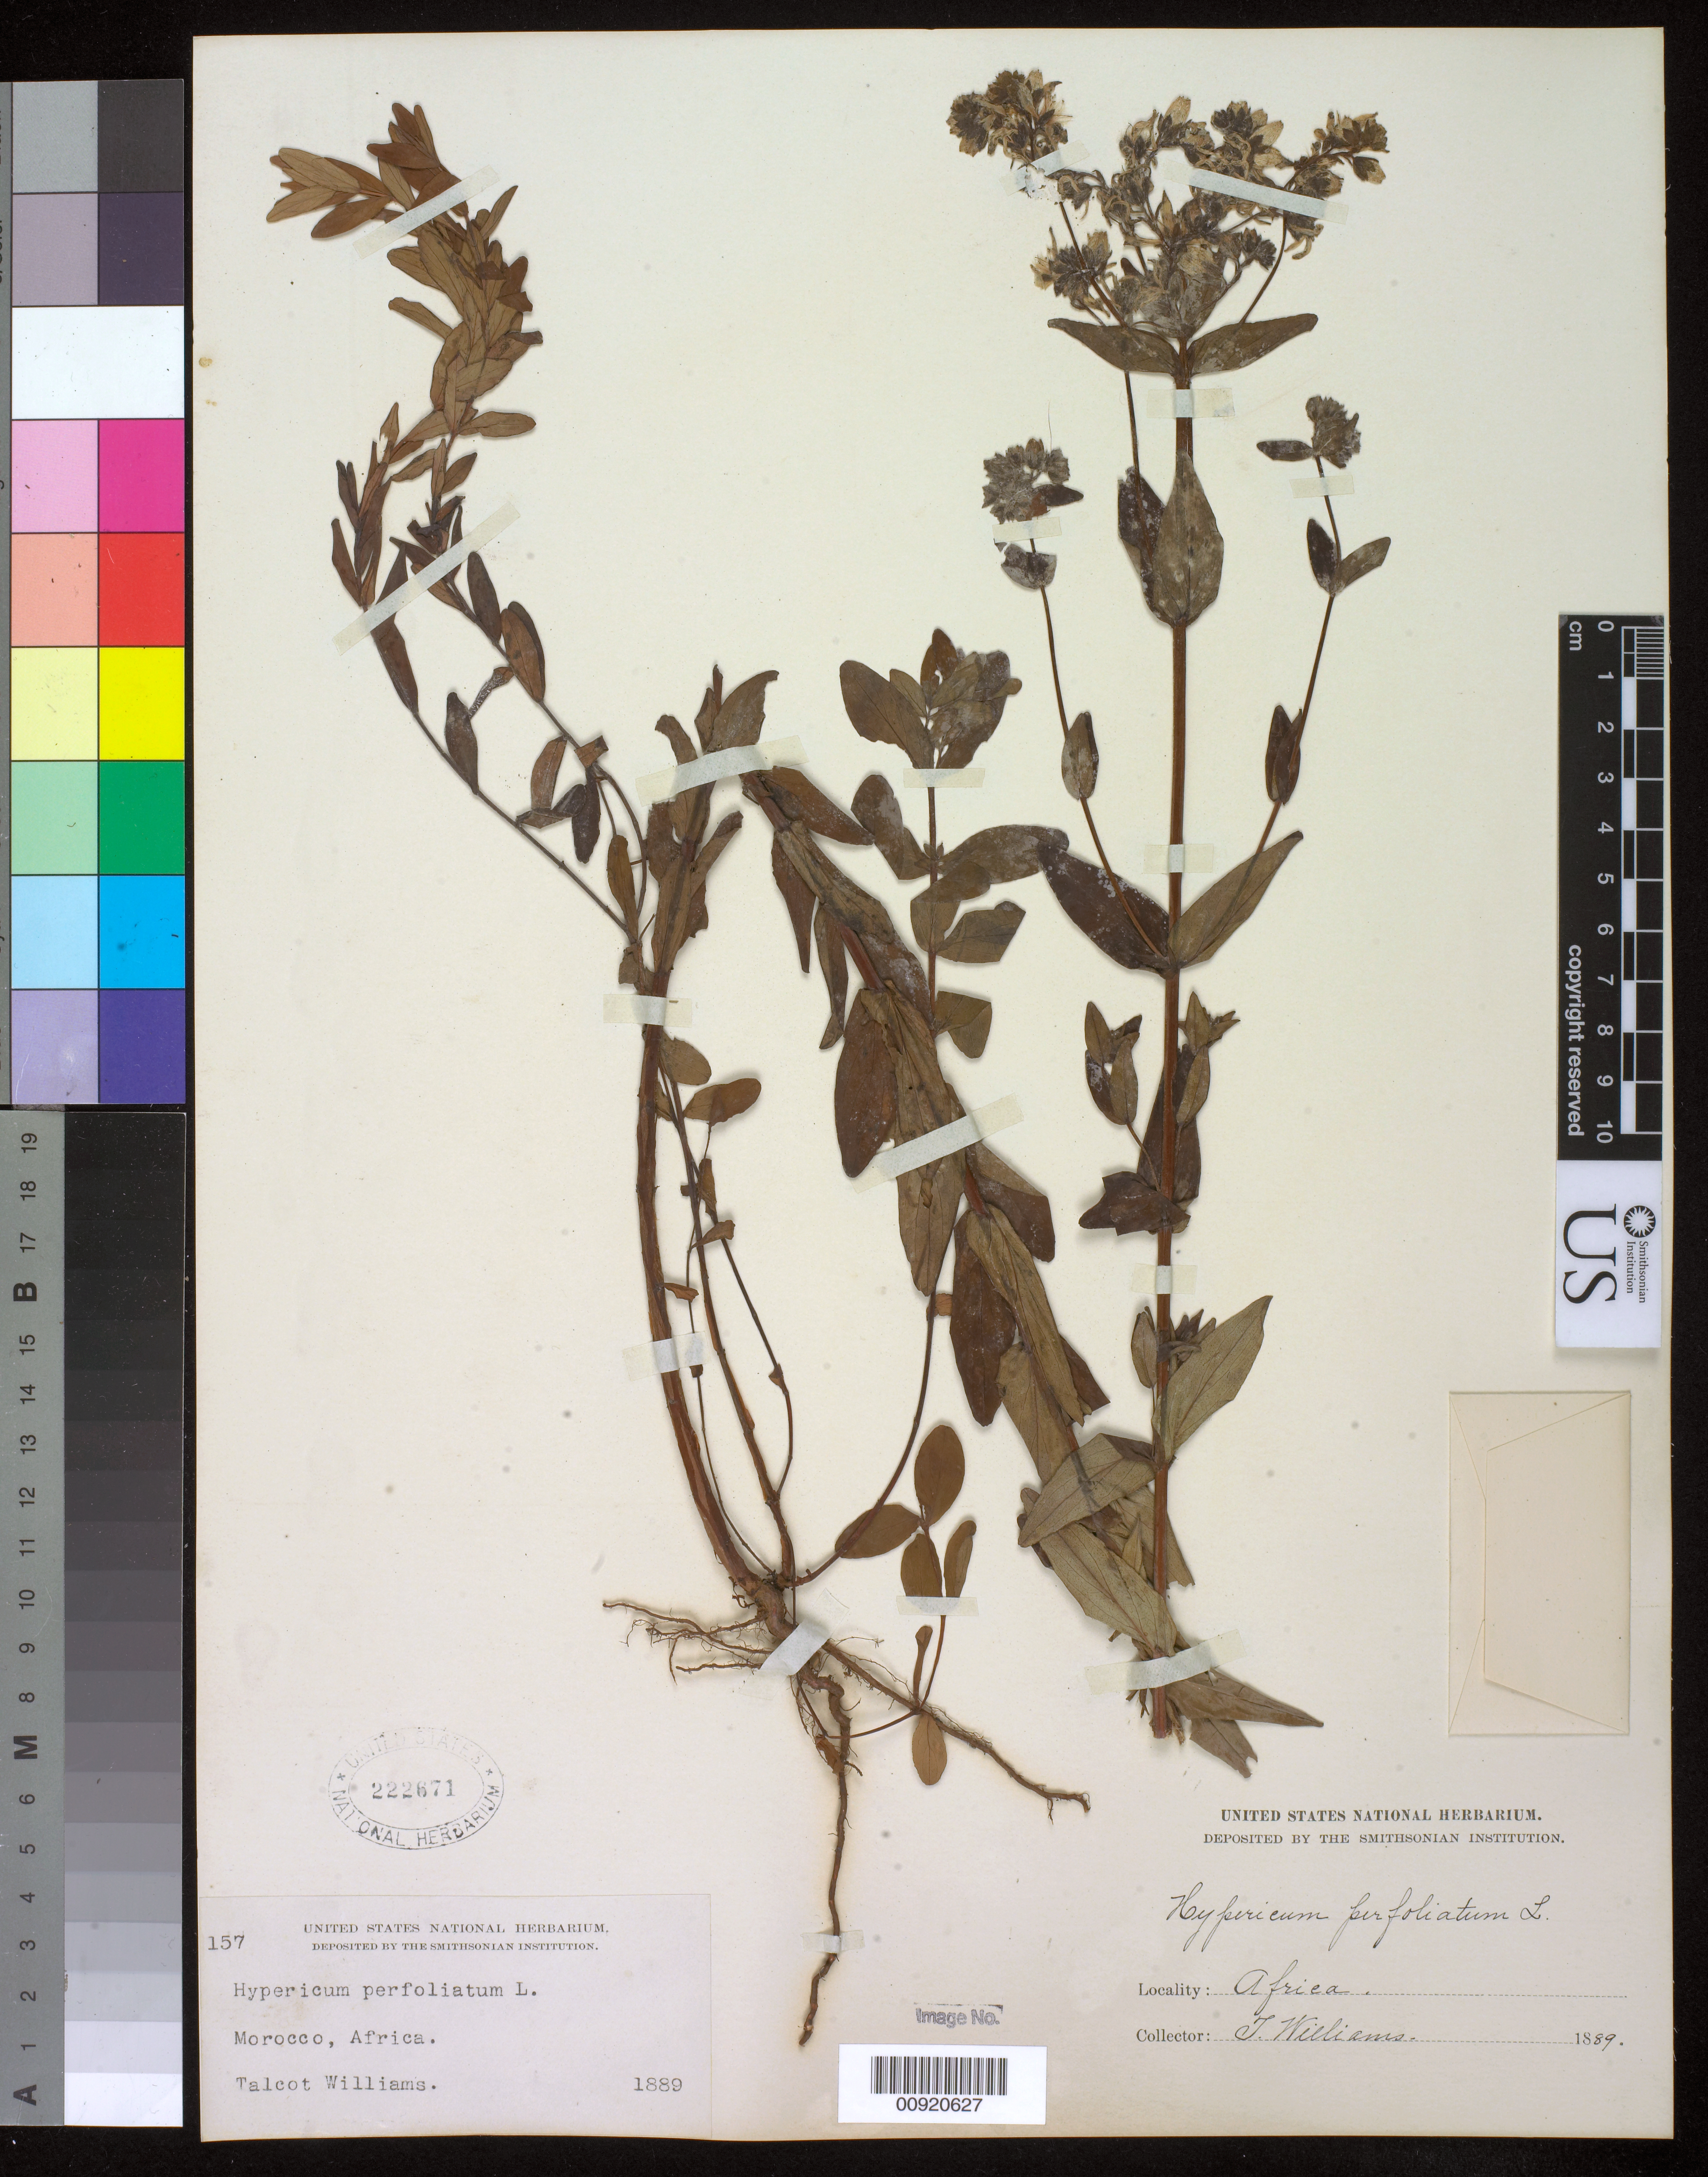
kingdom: Plantae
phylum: Tracheophyta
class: Magnoliopsida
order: Malpighiales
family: Hypericaceae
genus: Hypericum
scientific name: Hypericum perfoliatum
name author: L.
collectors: T. Williams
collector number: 157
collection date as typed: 1889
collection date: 1889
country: Morocco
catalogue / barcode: US 222671